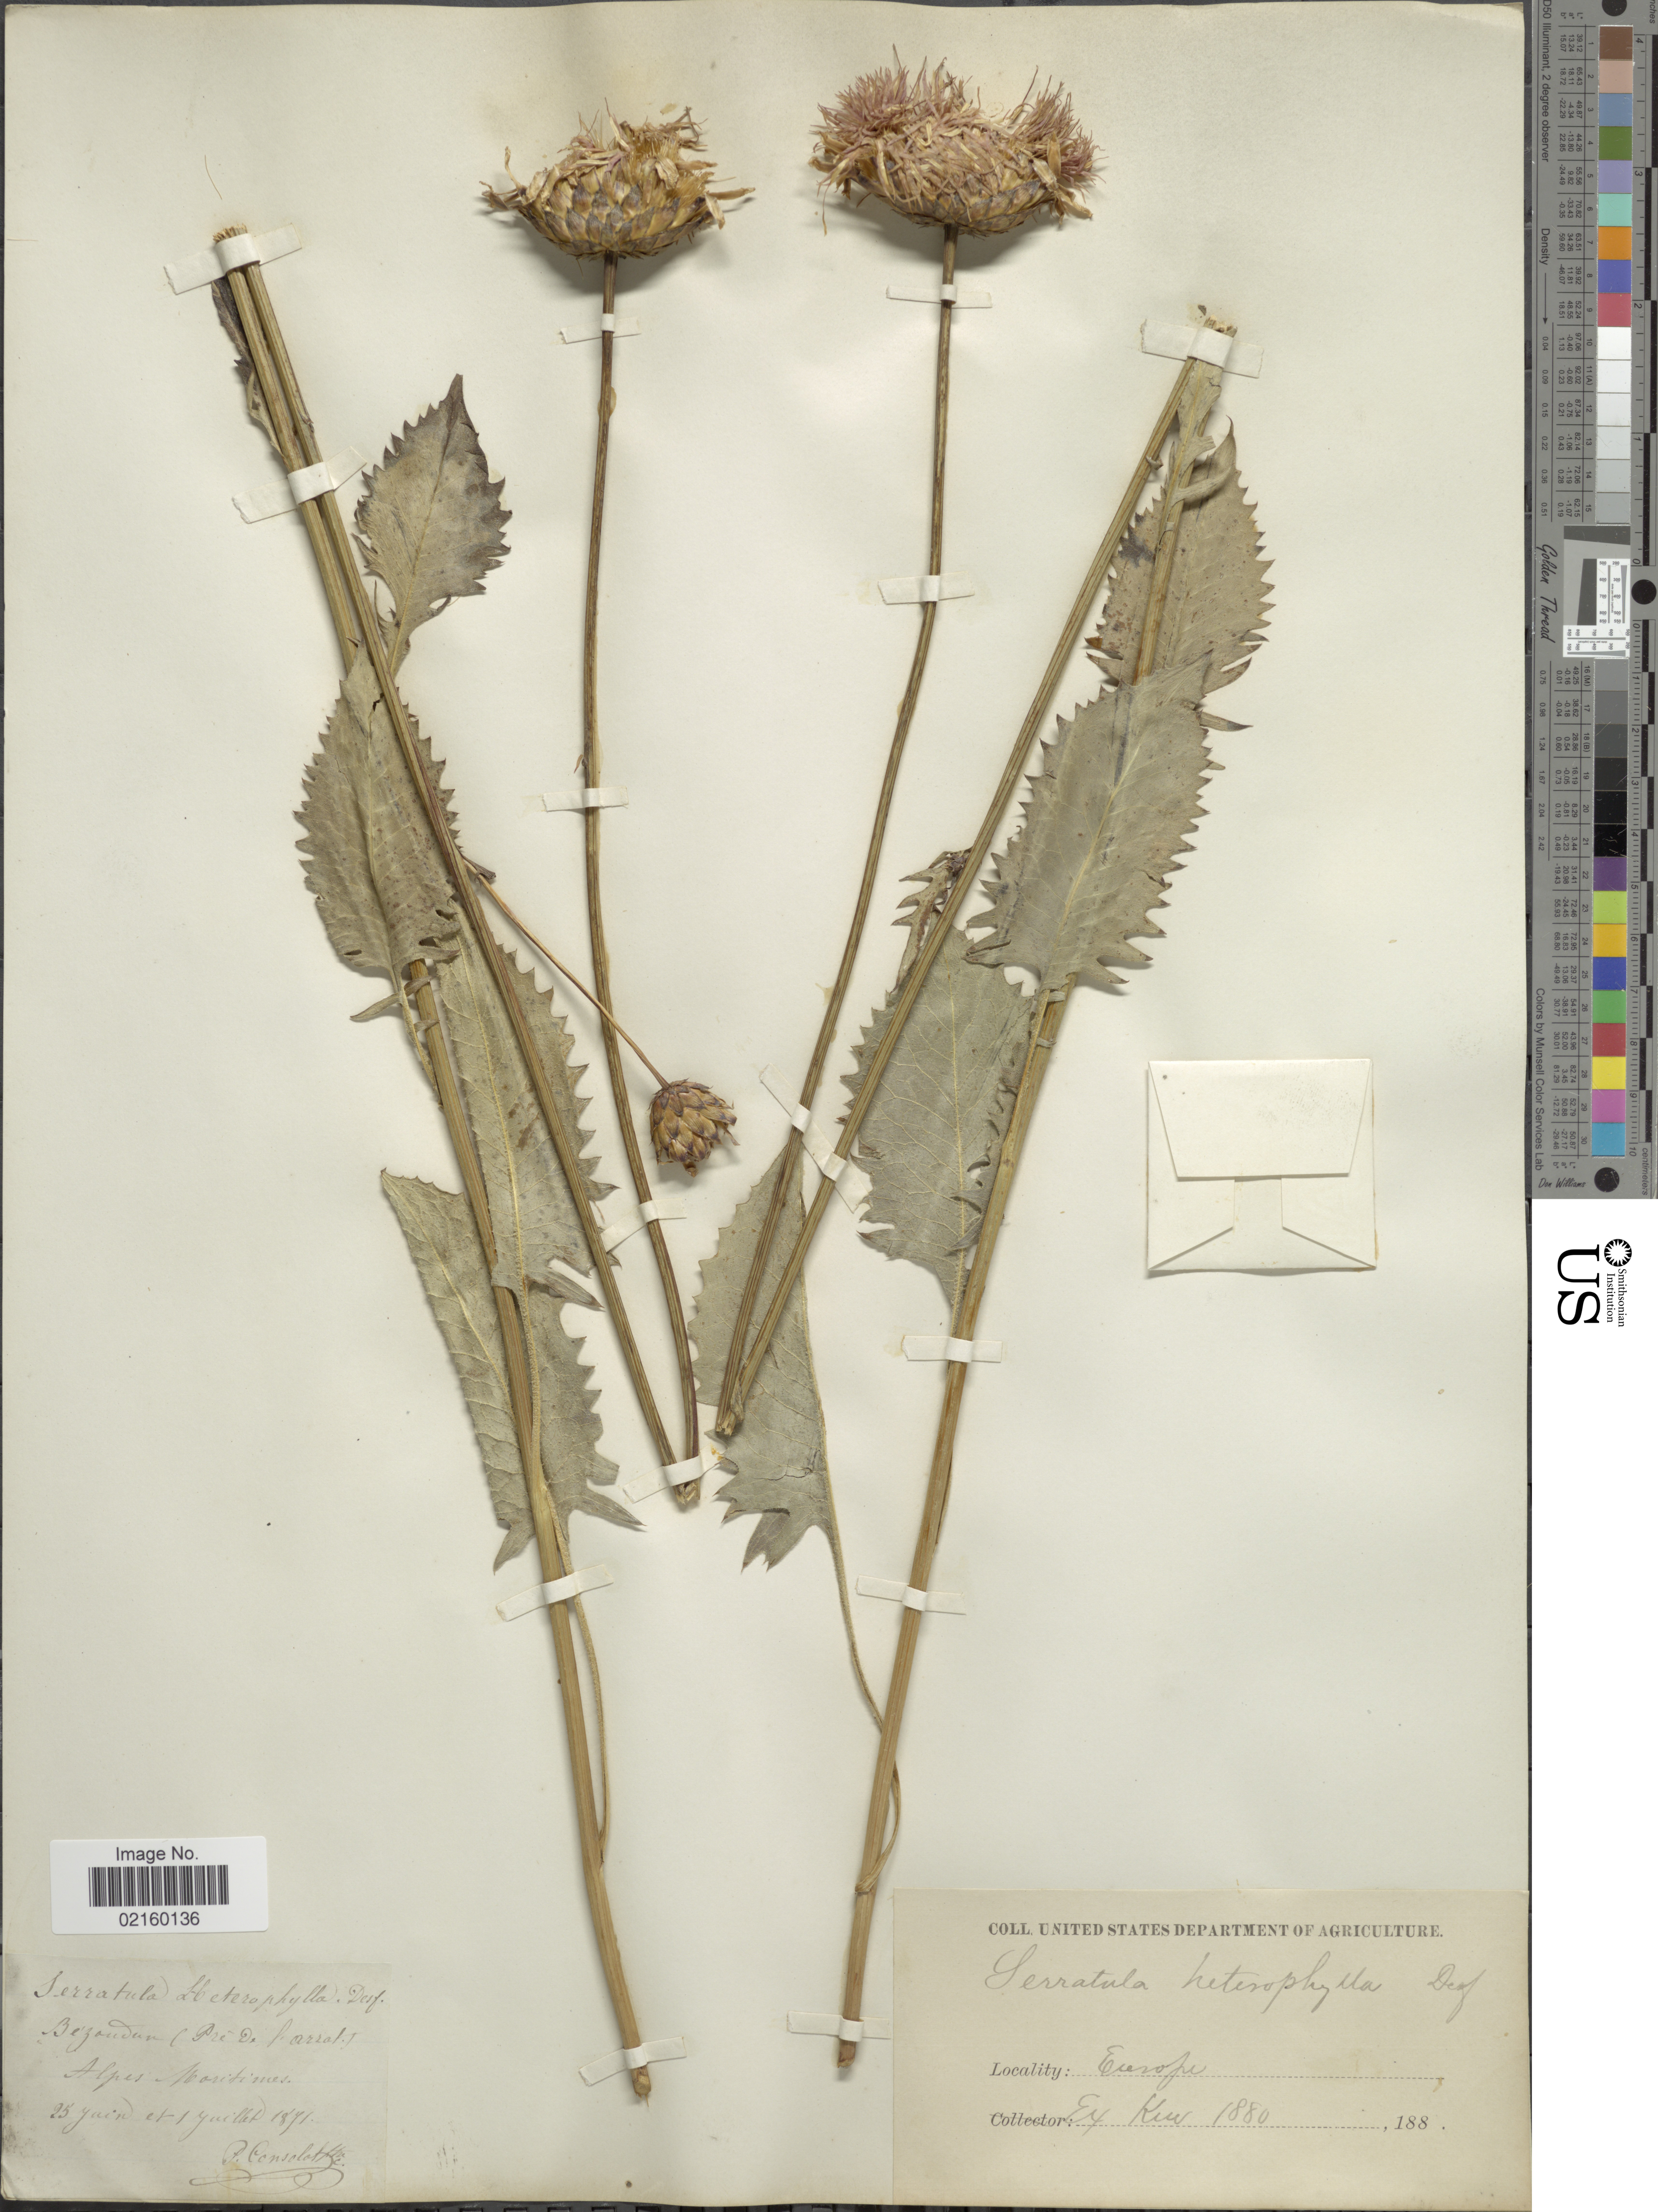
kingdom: Plantae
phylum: Tracheophyta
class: Magnoliopsida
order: Asterales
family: Asteraceae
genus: Klasea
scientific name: Klasea flavescens subsp. mucronata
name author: (Desf.) Cantó & Rivas Mart.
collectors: P. Consolat & Kew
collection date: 1871-06-25/1871-07-01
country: France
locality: Europe, Bezaudun Alpes-Maritimes